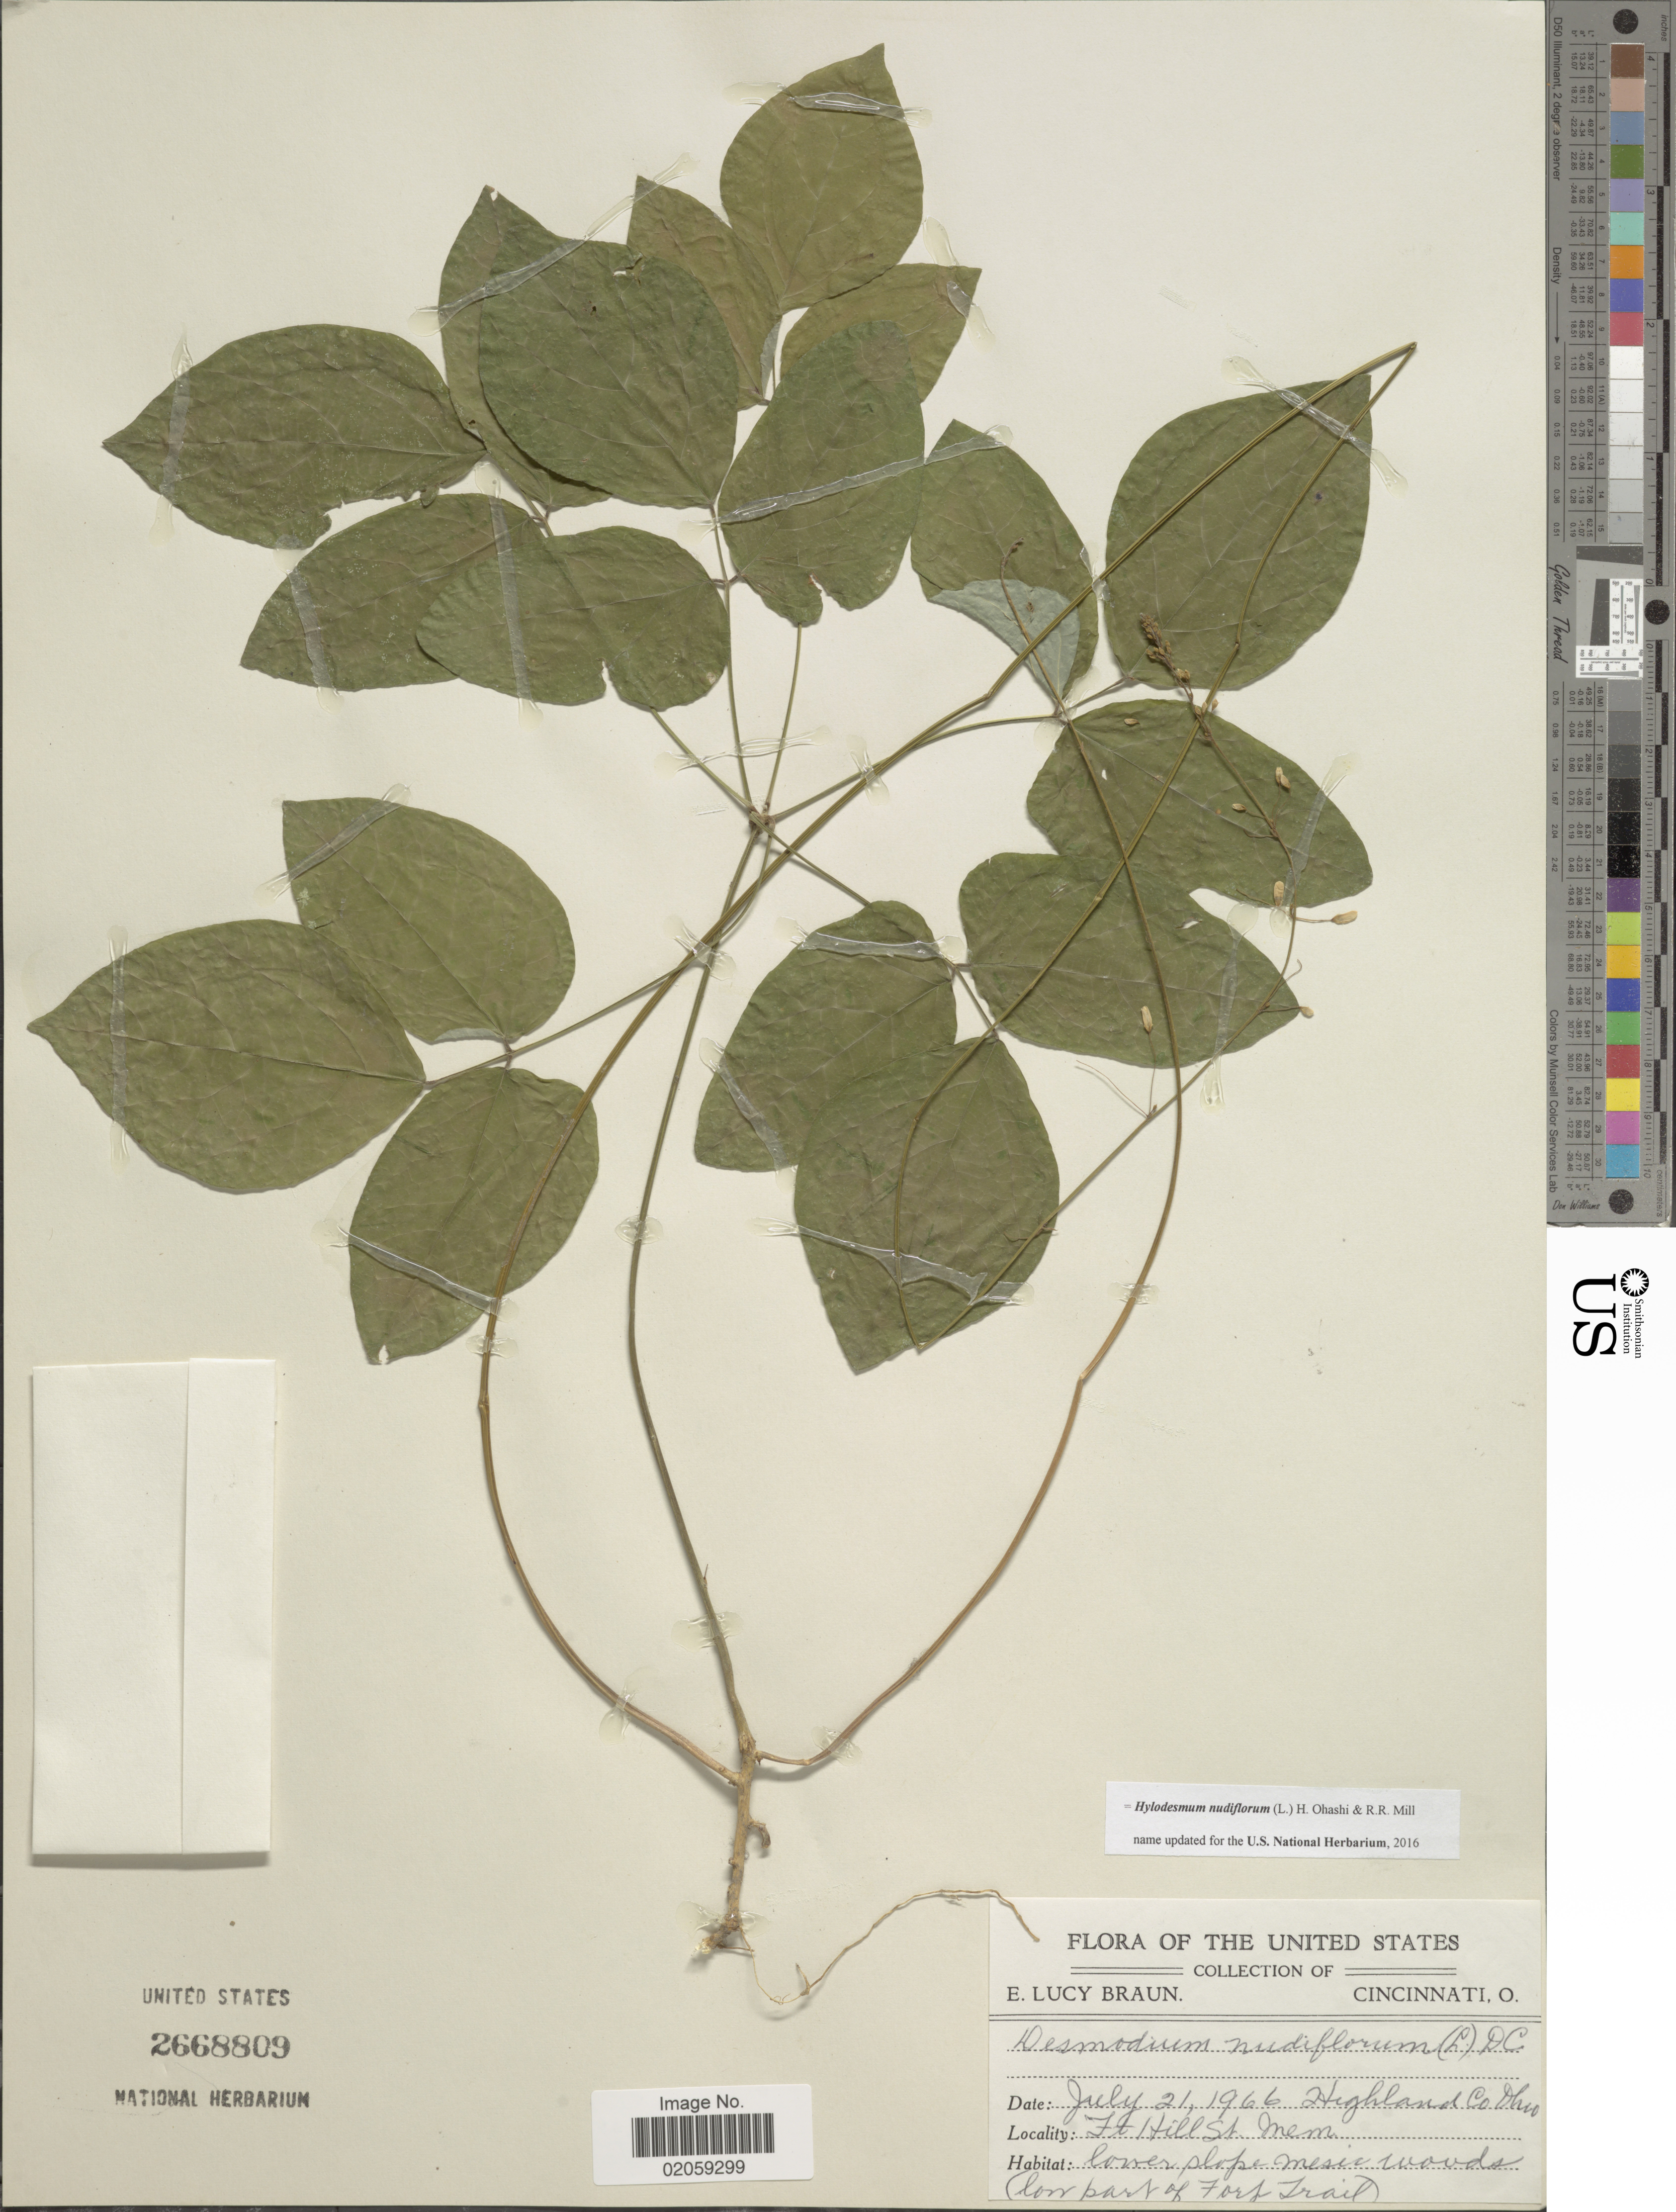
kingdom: Plantae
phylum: Tracheophyta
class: Magnoliopsida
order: Fabales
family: Fabaceae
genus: Hylodesmum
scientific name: Hylodesmum nudiflorum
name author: (L.) H. Ohashi & R.R. Mill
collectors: E. L. Braun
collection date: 1966-07-21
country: United States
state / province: Ohio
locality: Highland Co., Ft. Hills, St. Mem (low part of Fort Trail)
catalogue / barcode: US 2668809